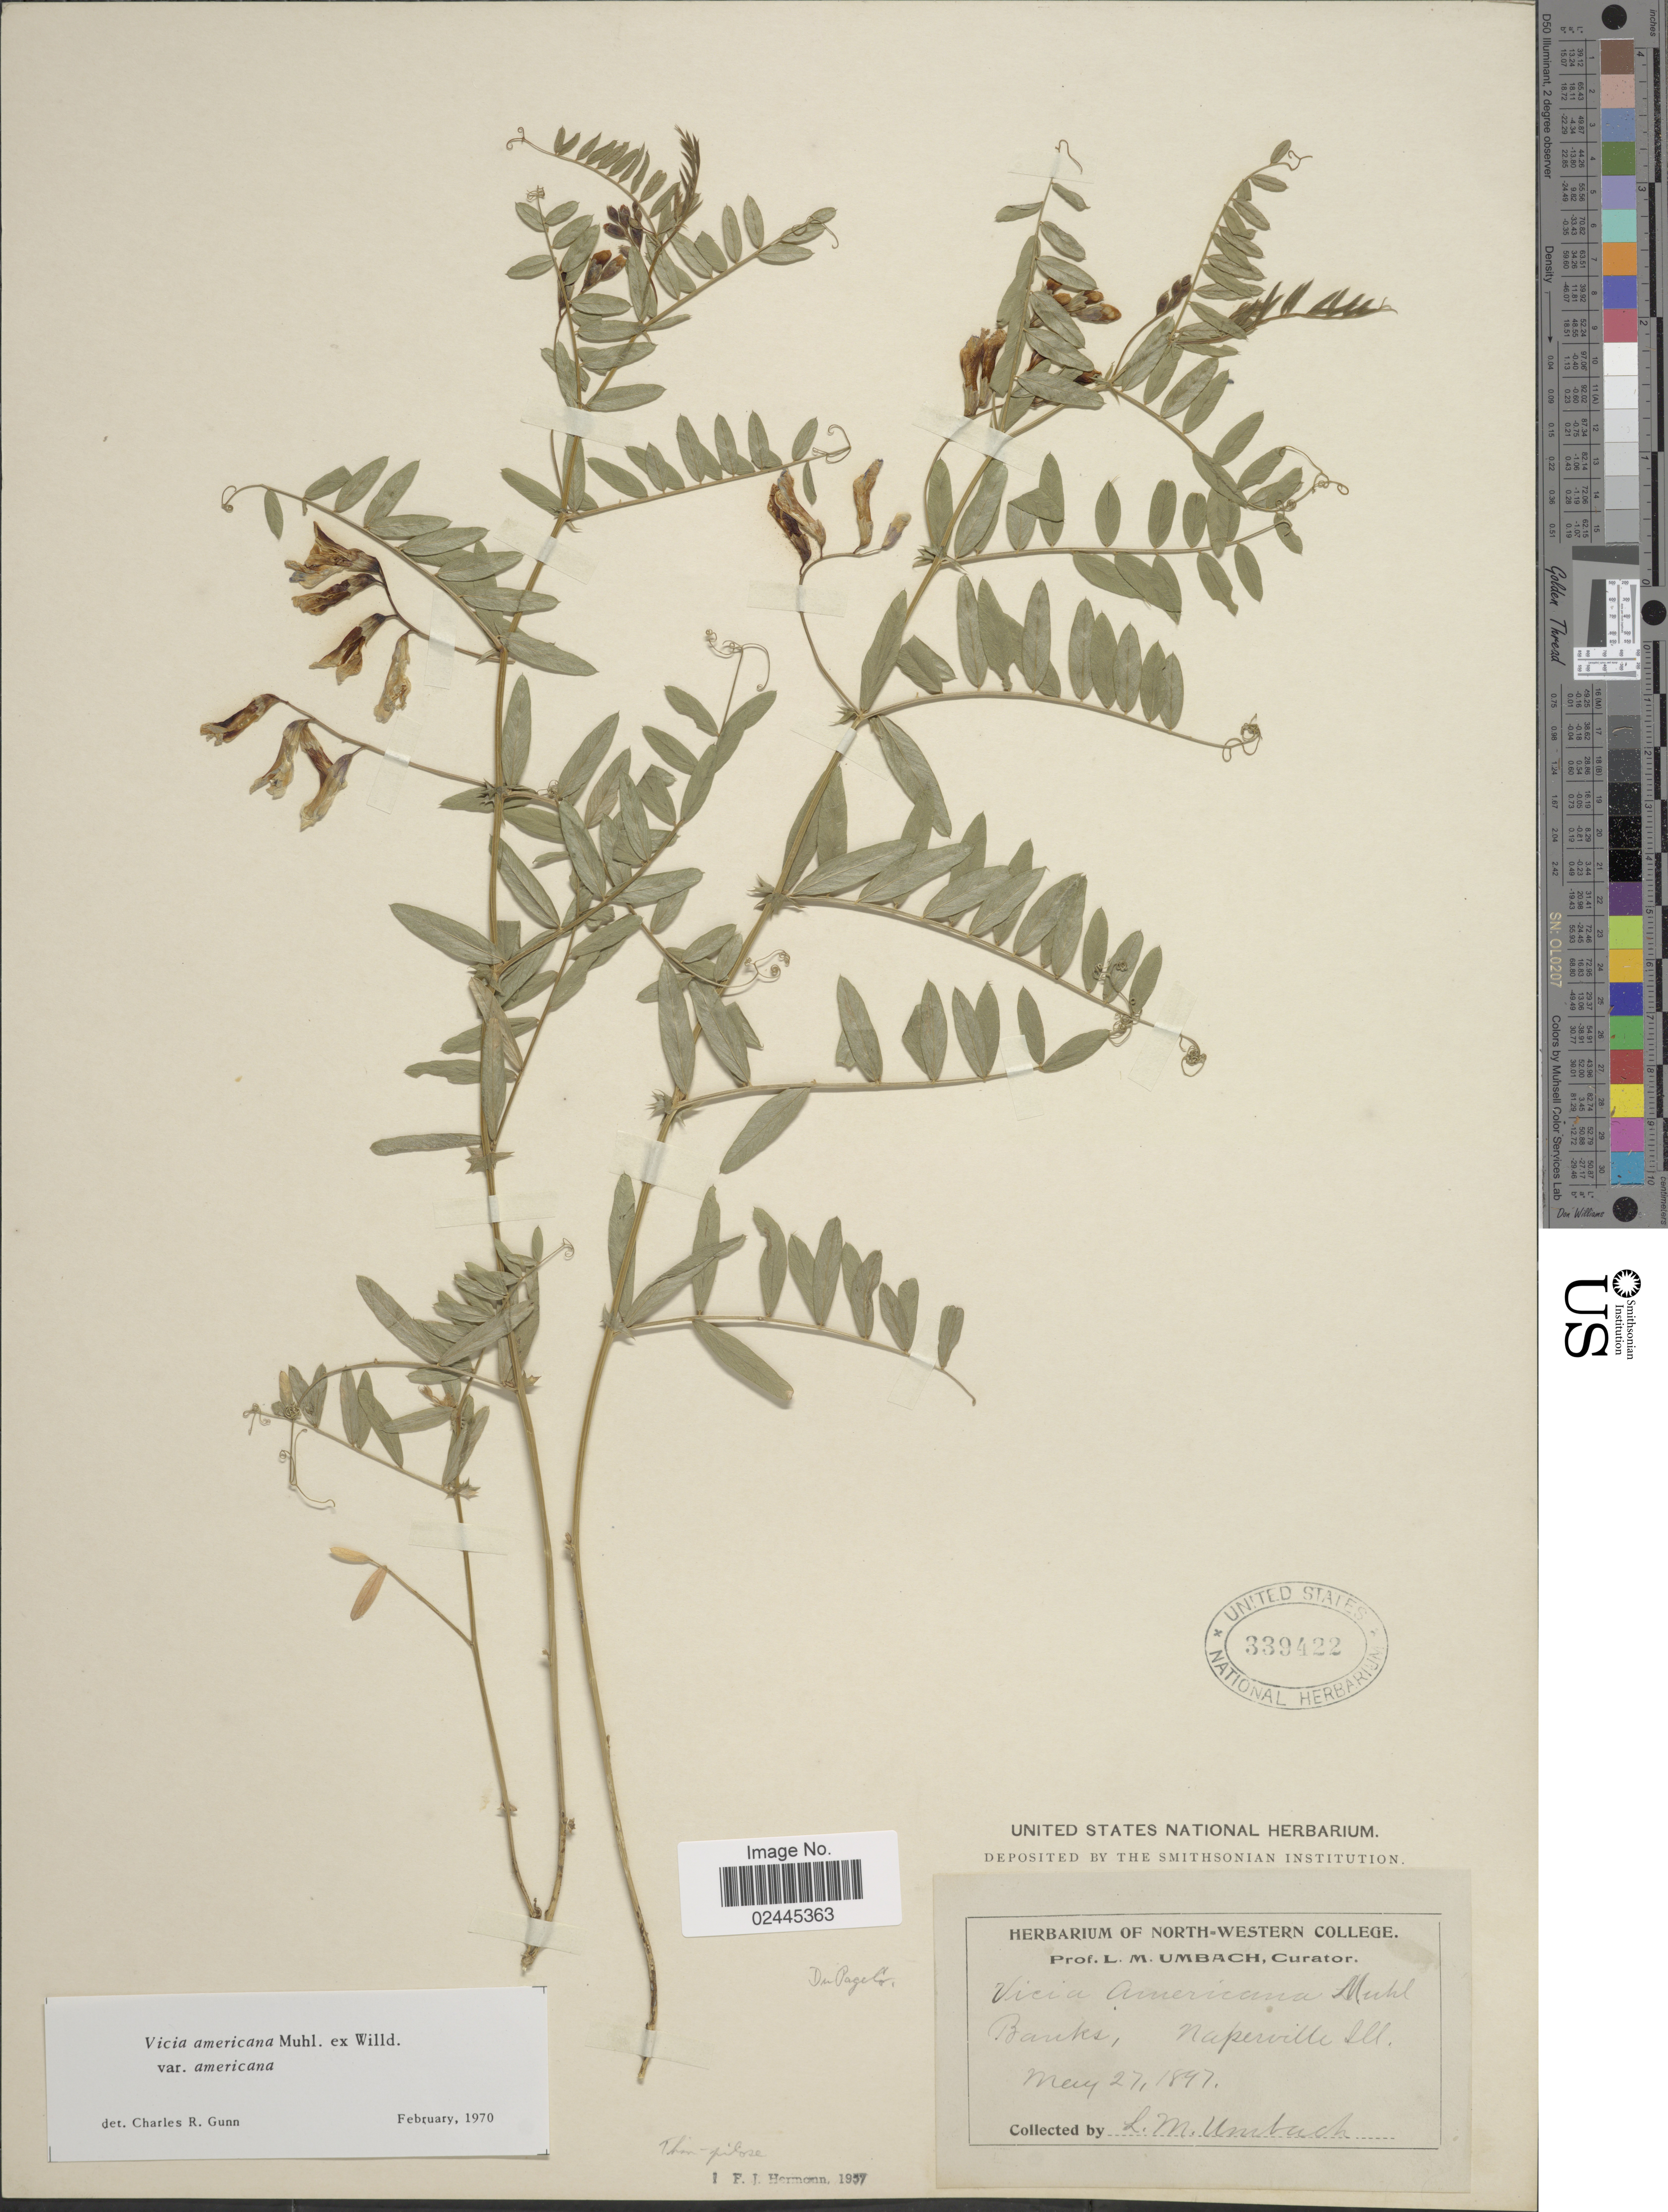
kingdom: Plantae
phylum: Tracheophyta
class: Magnoliopsida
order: Fabales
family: Fabaceae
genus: Vicia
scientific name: Vicia americana var. americana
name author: Muhl. ex Willd.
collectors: L. M. Umbach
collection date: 1897-05-27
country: United States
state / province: Illinois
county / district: DuPage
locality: Banks, Naperville, Du Page Co.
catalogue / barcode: US 339422